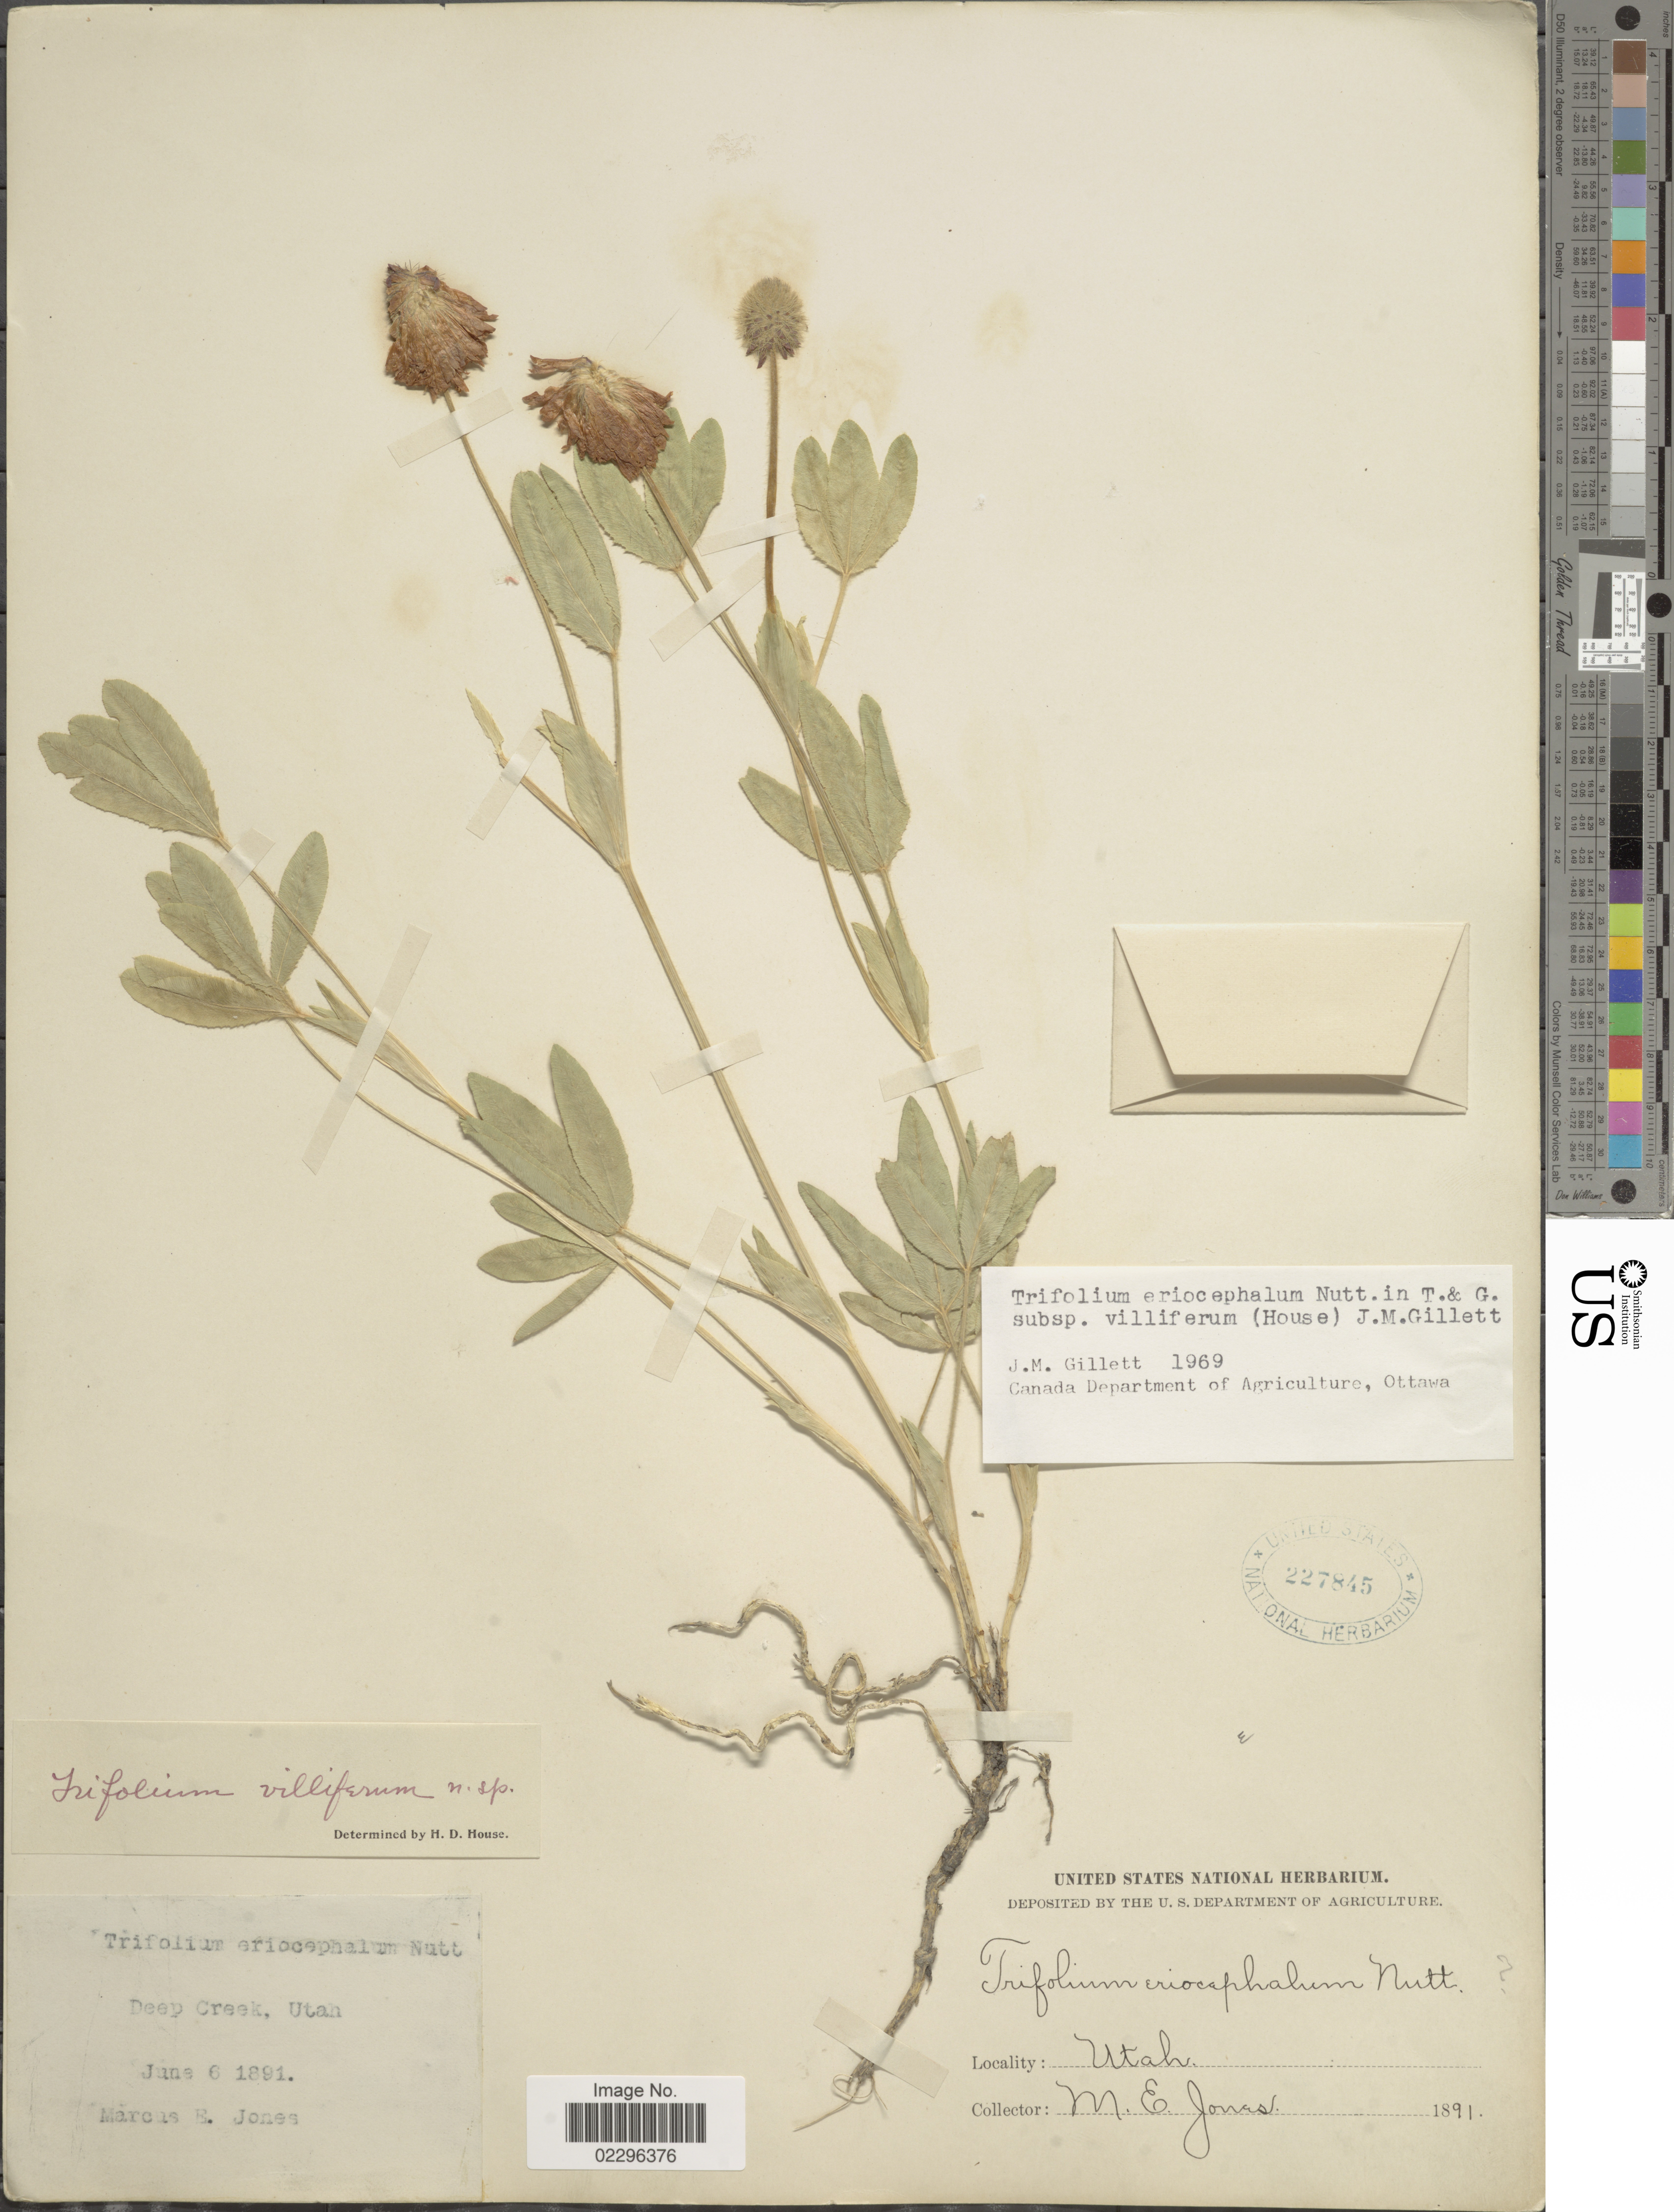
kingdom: Plantae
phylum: Tracheophyta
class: Magnoliopsida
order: Fabales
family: Fabaceae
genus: Trifolium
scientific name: Trifolium eriocephalum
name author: Nutt.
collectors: M. E. Jones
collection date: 1891-06-06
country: United States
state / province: Utah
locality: Deep Creek.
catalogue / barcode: US 227845